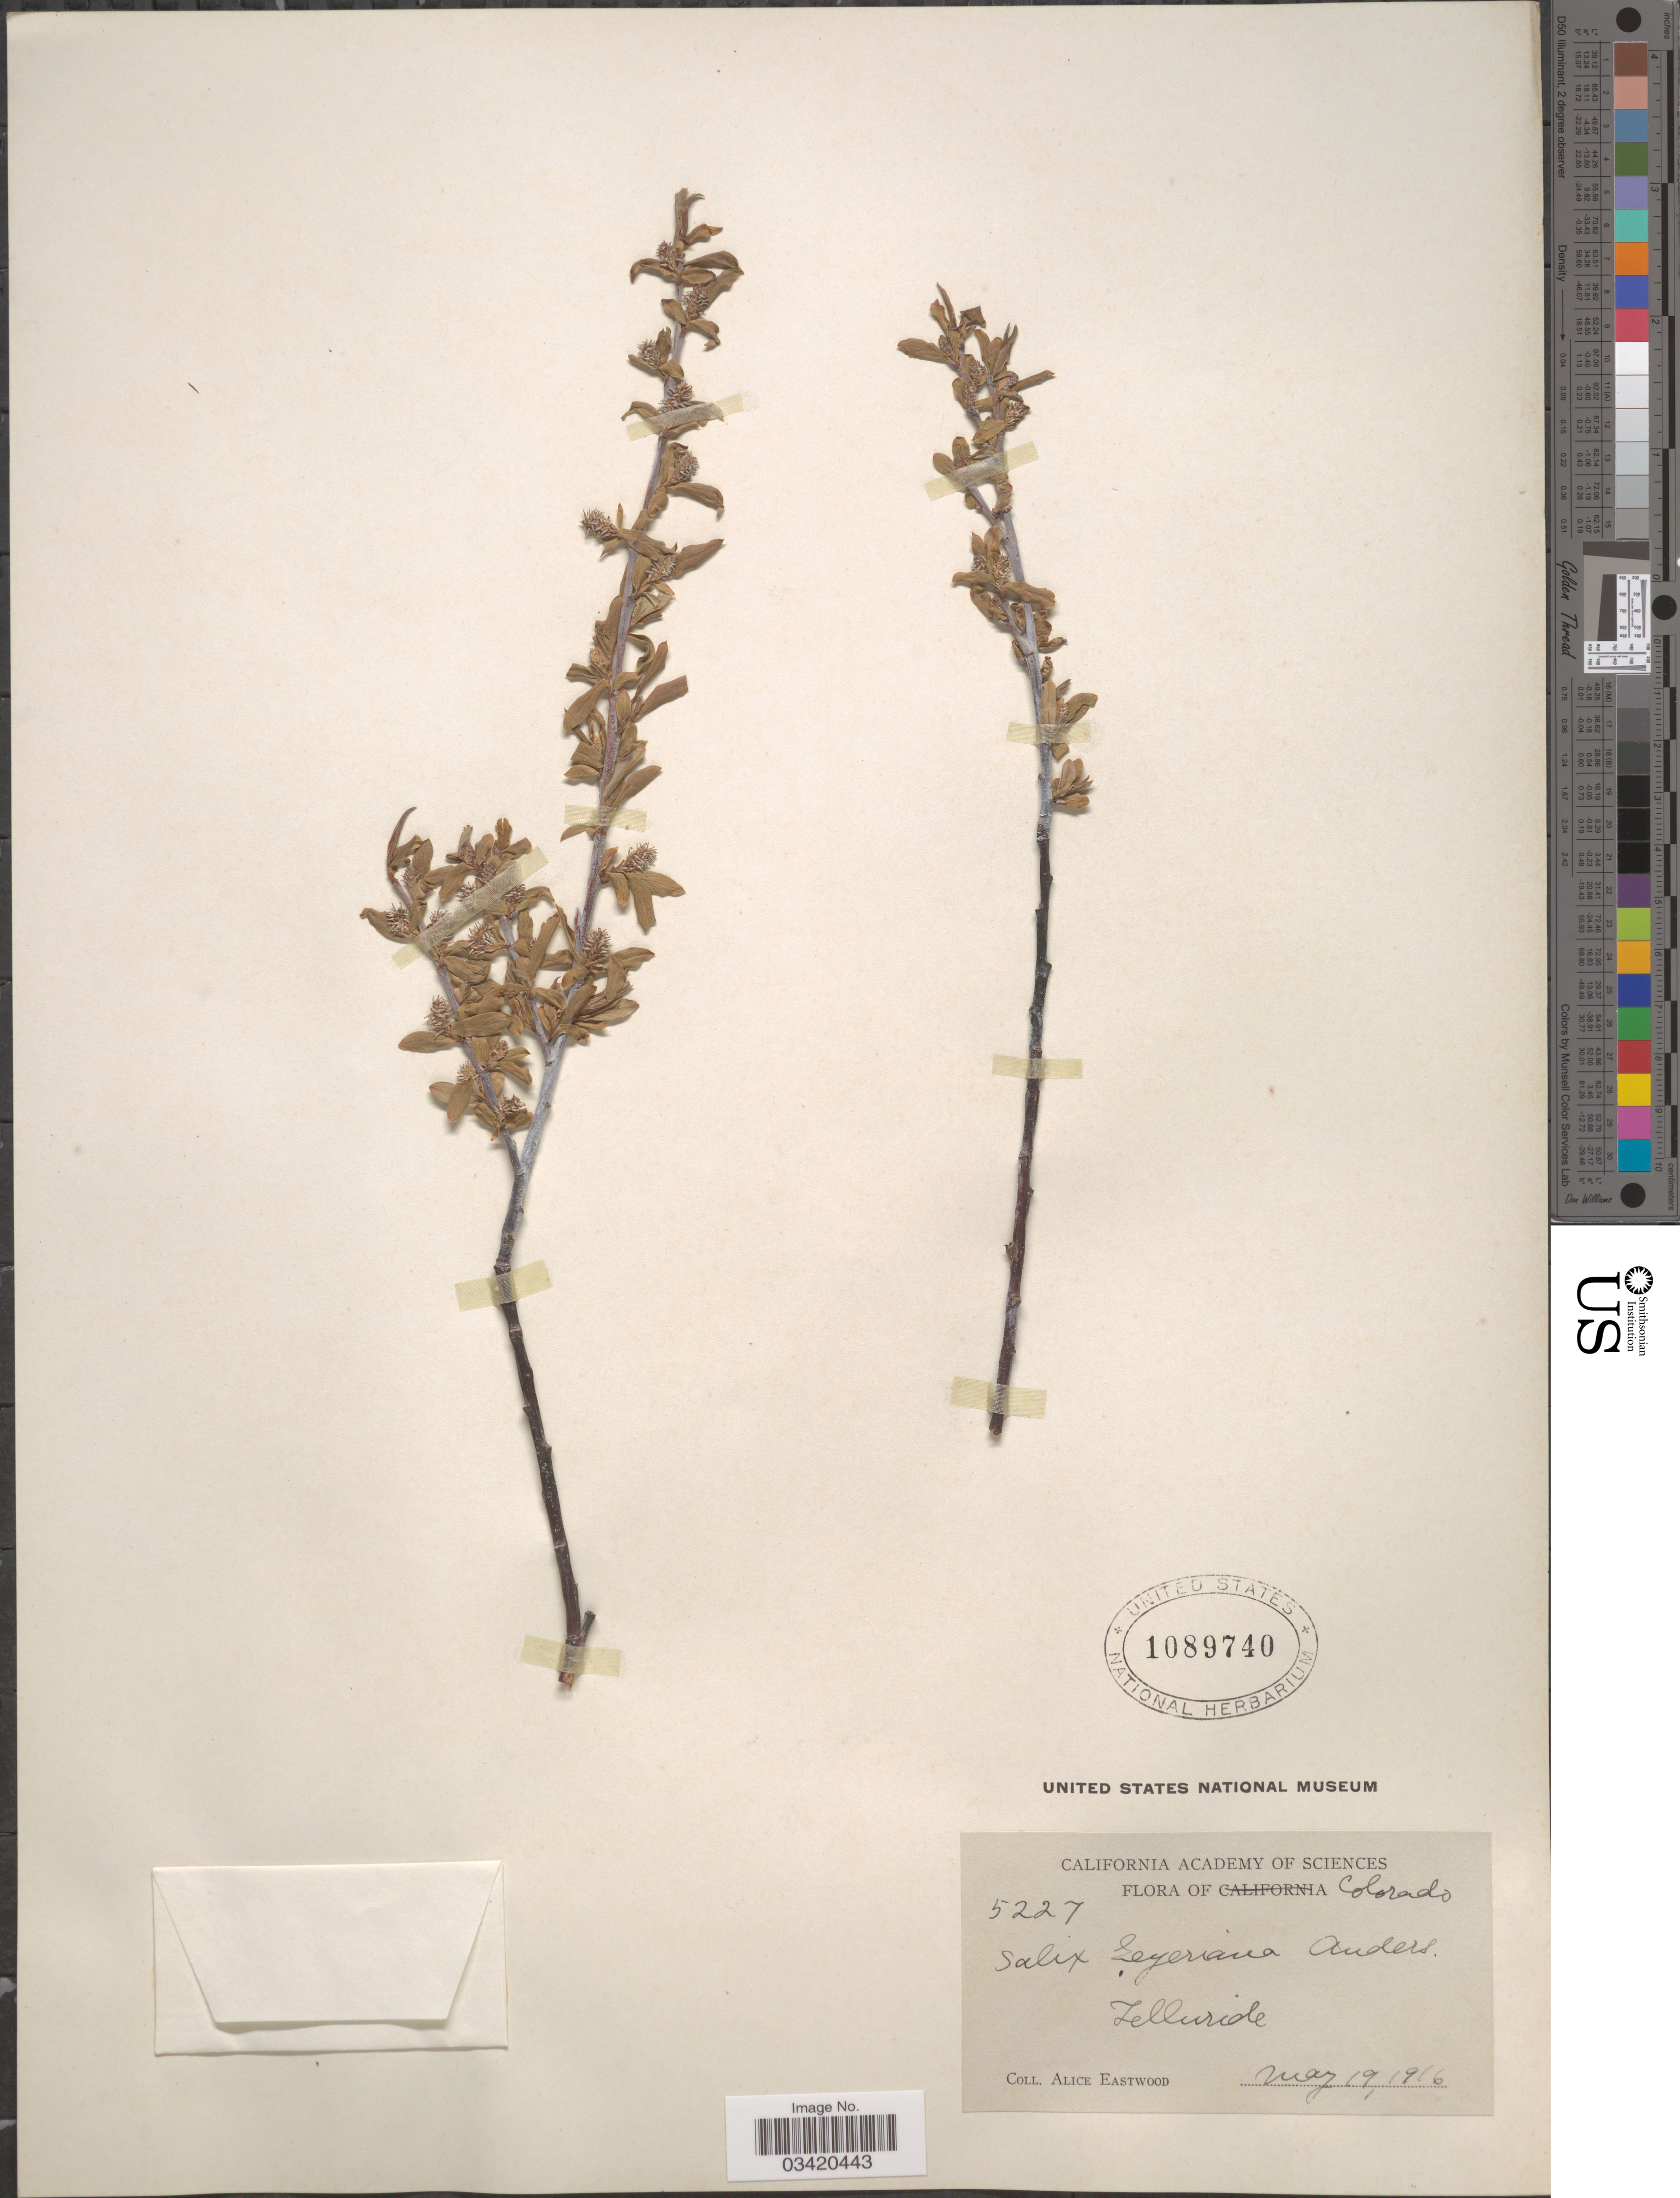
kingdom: Plantae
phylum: Tracheophyta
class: Magnoliopsida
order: Malpighiales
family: Salicaceae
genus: Salix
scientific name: Salix geyeriana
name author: Andersson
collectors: A. Eastwood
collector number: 5227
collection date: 1916-05-19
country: United States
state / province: Colorado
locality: Telluride.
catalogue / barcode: US 1089740